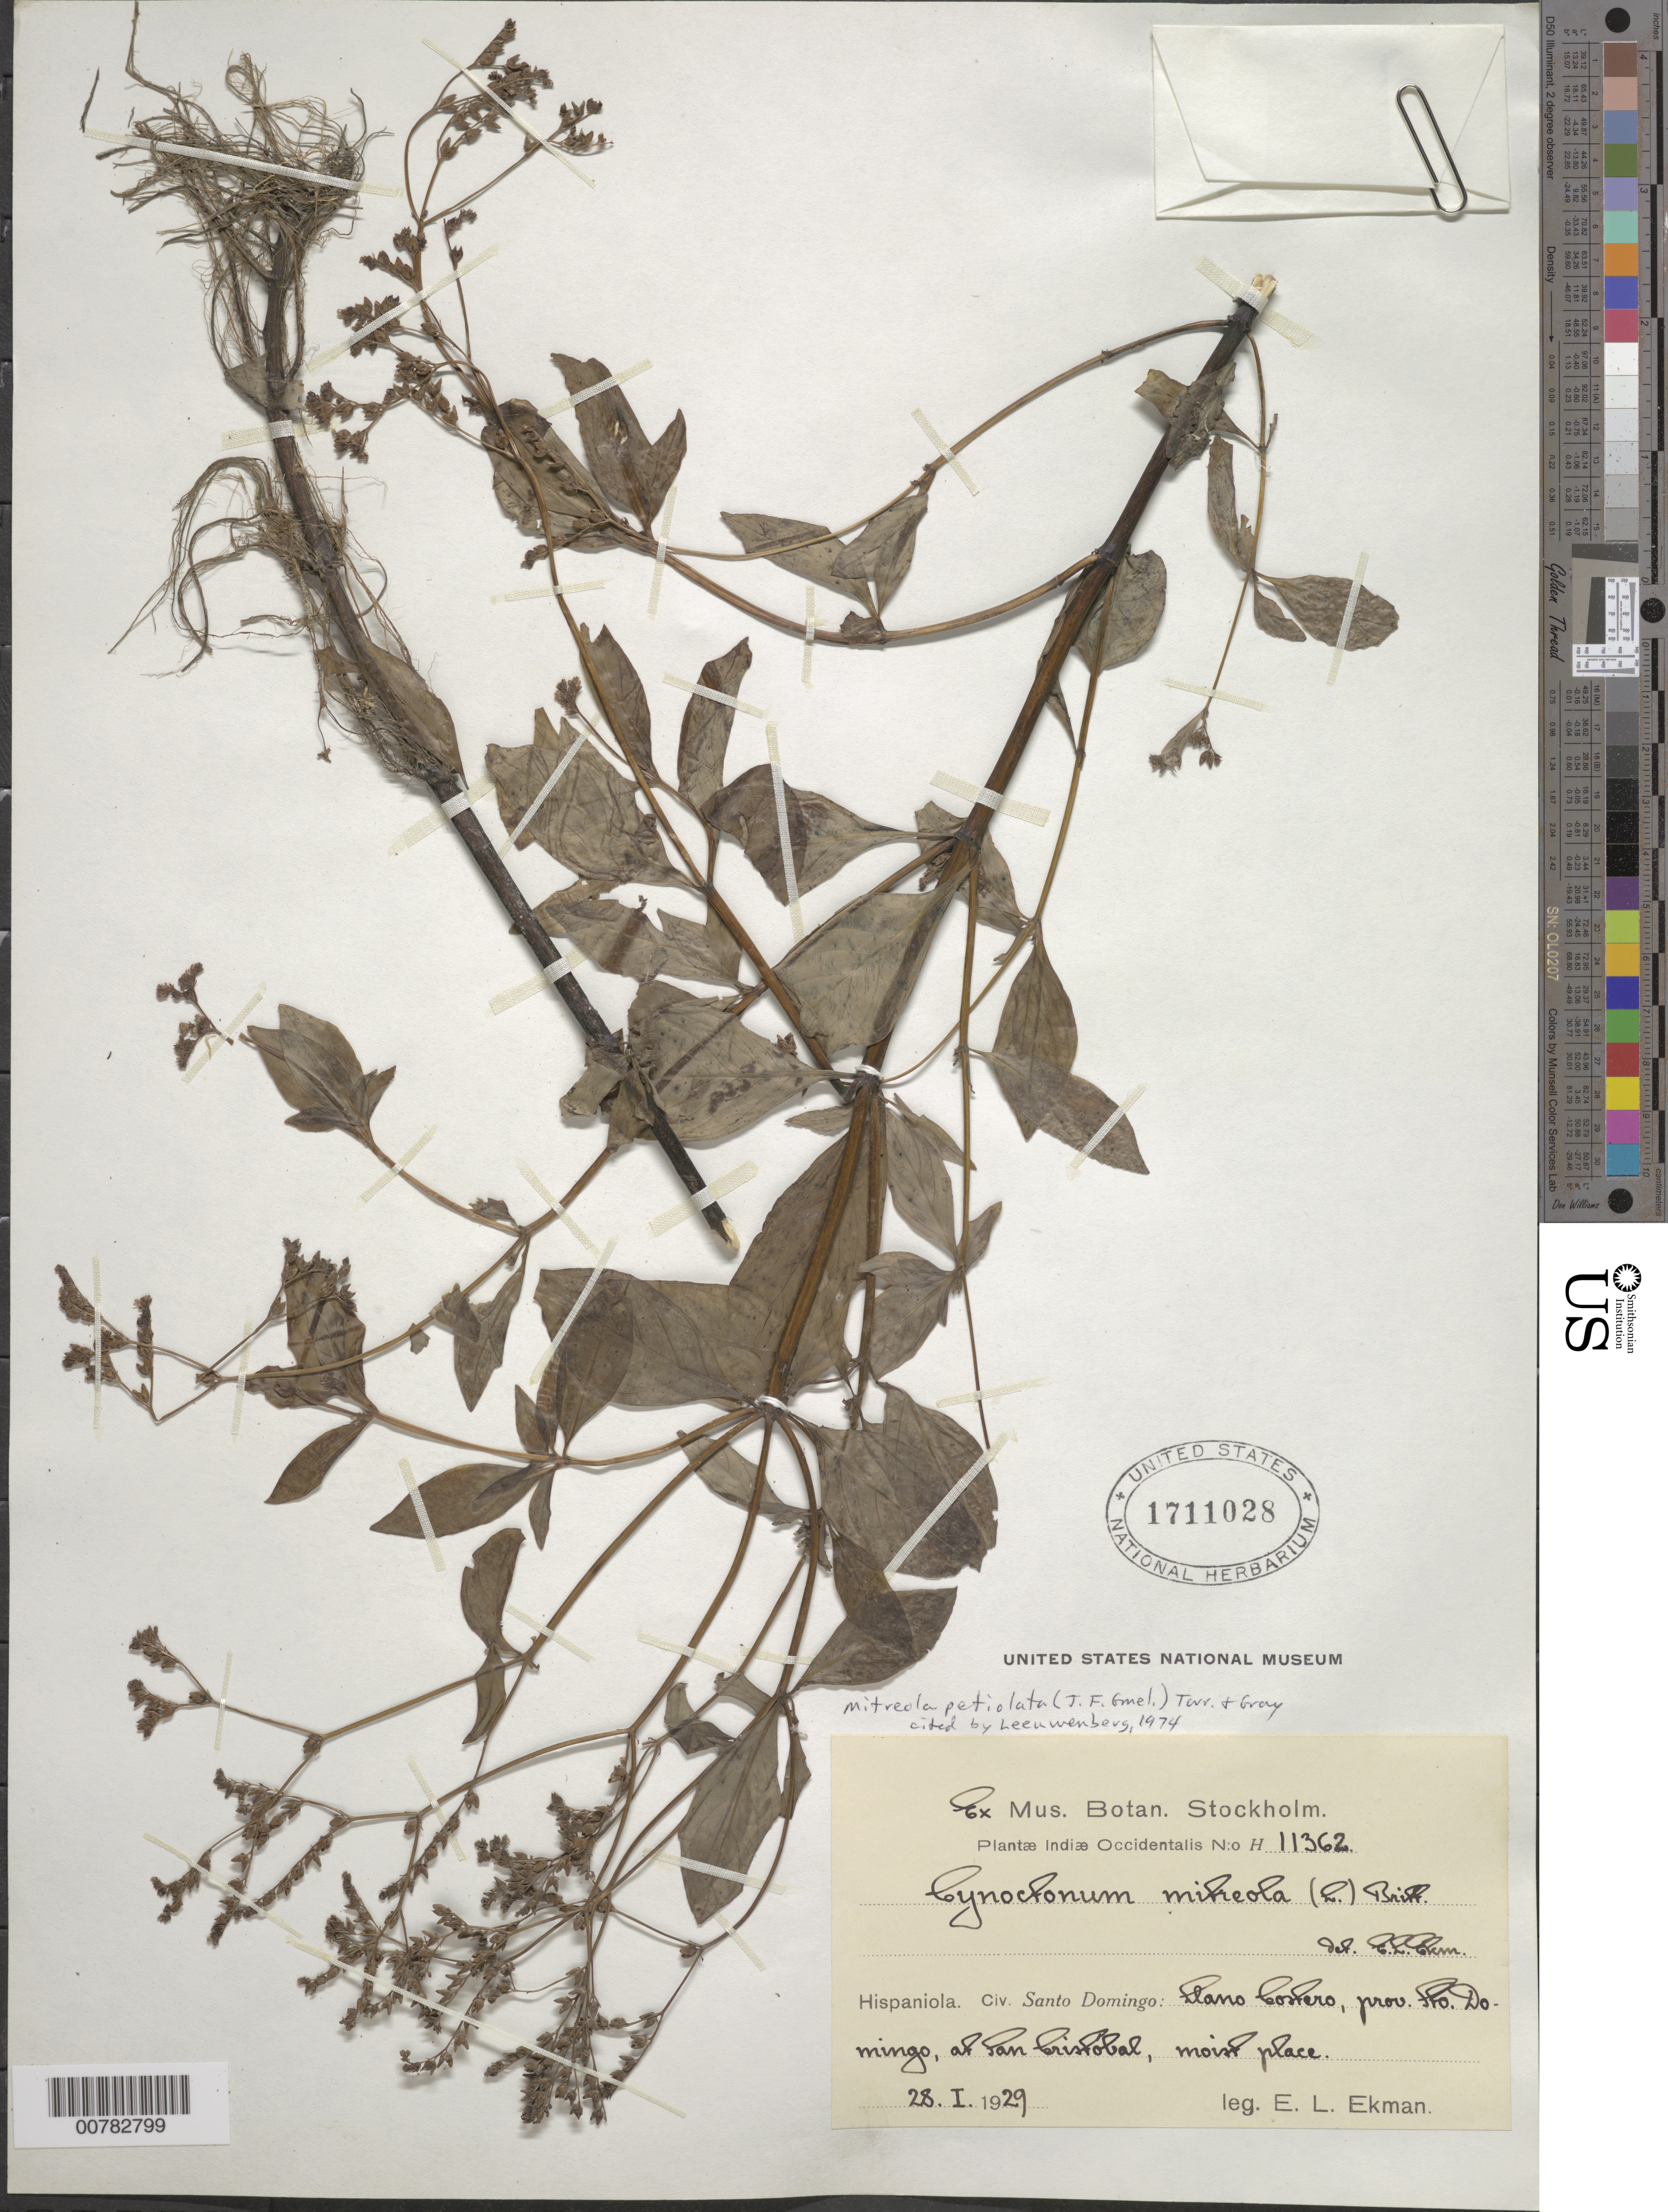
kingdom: Plantae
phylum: Tracheophyta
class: Magnoliopsida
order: Gentianales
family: Loganiaceae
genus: Mitreola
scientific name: Mitreola petiolata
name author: (J.F. Gmel.) Torr. & A. Gray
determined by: Leeuwenberg, A. J. M.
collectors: E. L. Ekman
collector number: H 11362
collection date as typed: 28 Jan 1929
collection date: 1929-01-28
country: Dominican Republic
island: Hispaniola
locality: Province of Santo Domingo, Llano Costero, at San Cristobal.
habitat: Moist place.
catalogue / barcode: US 1711028